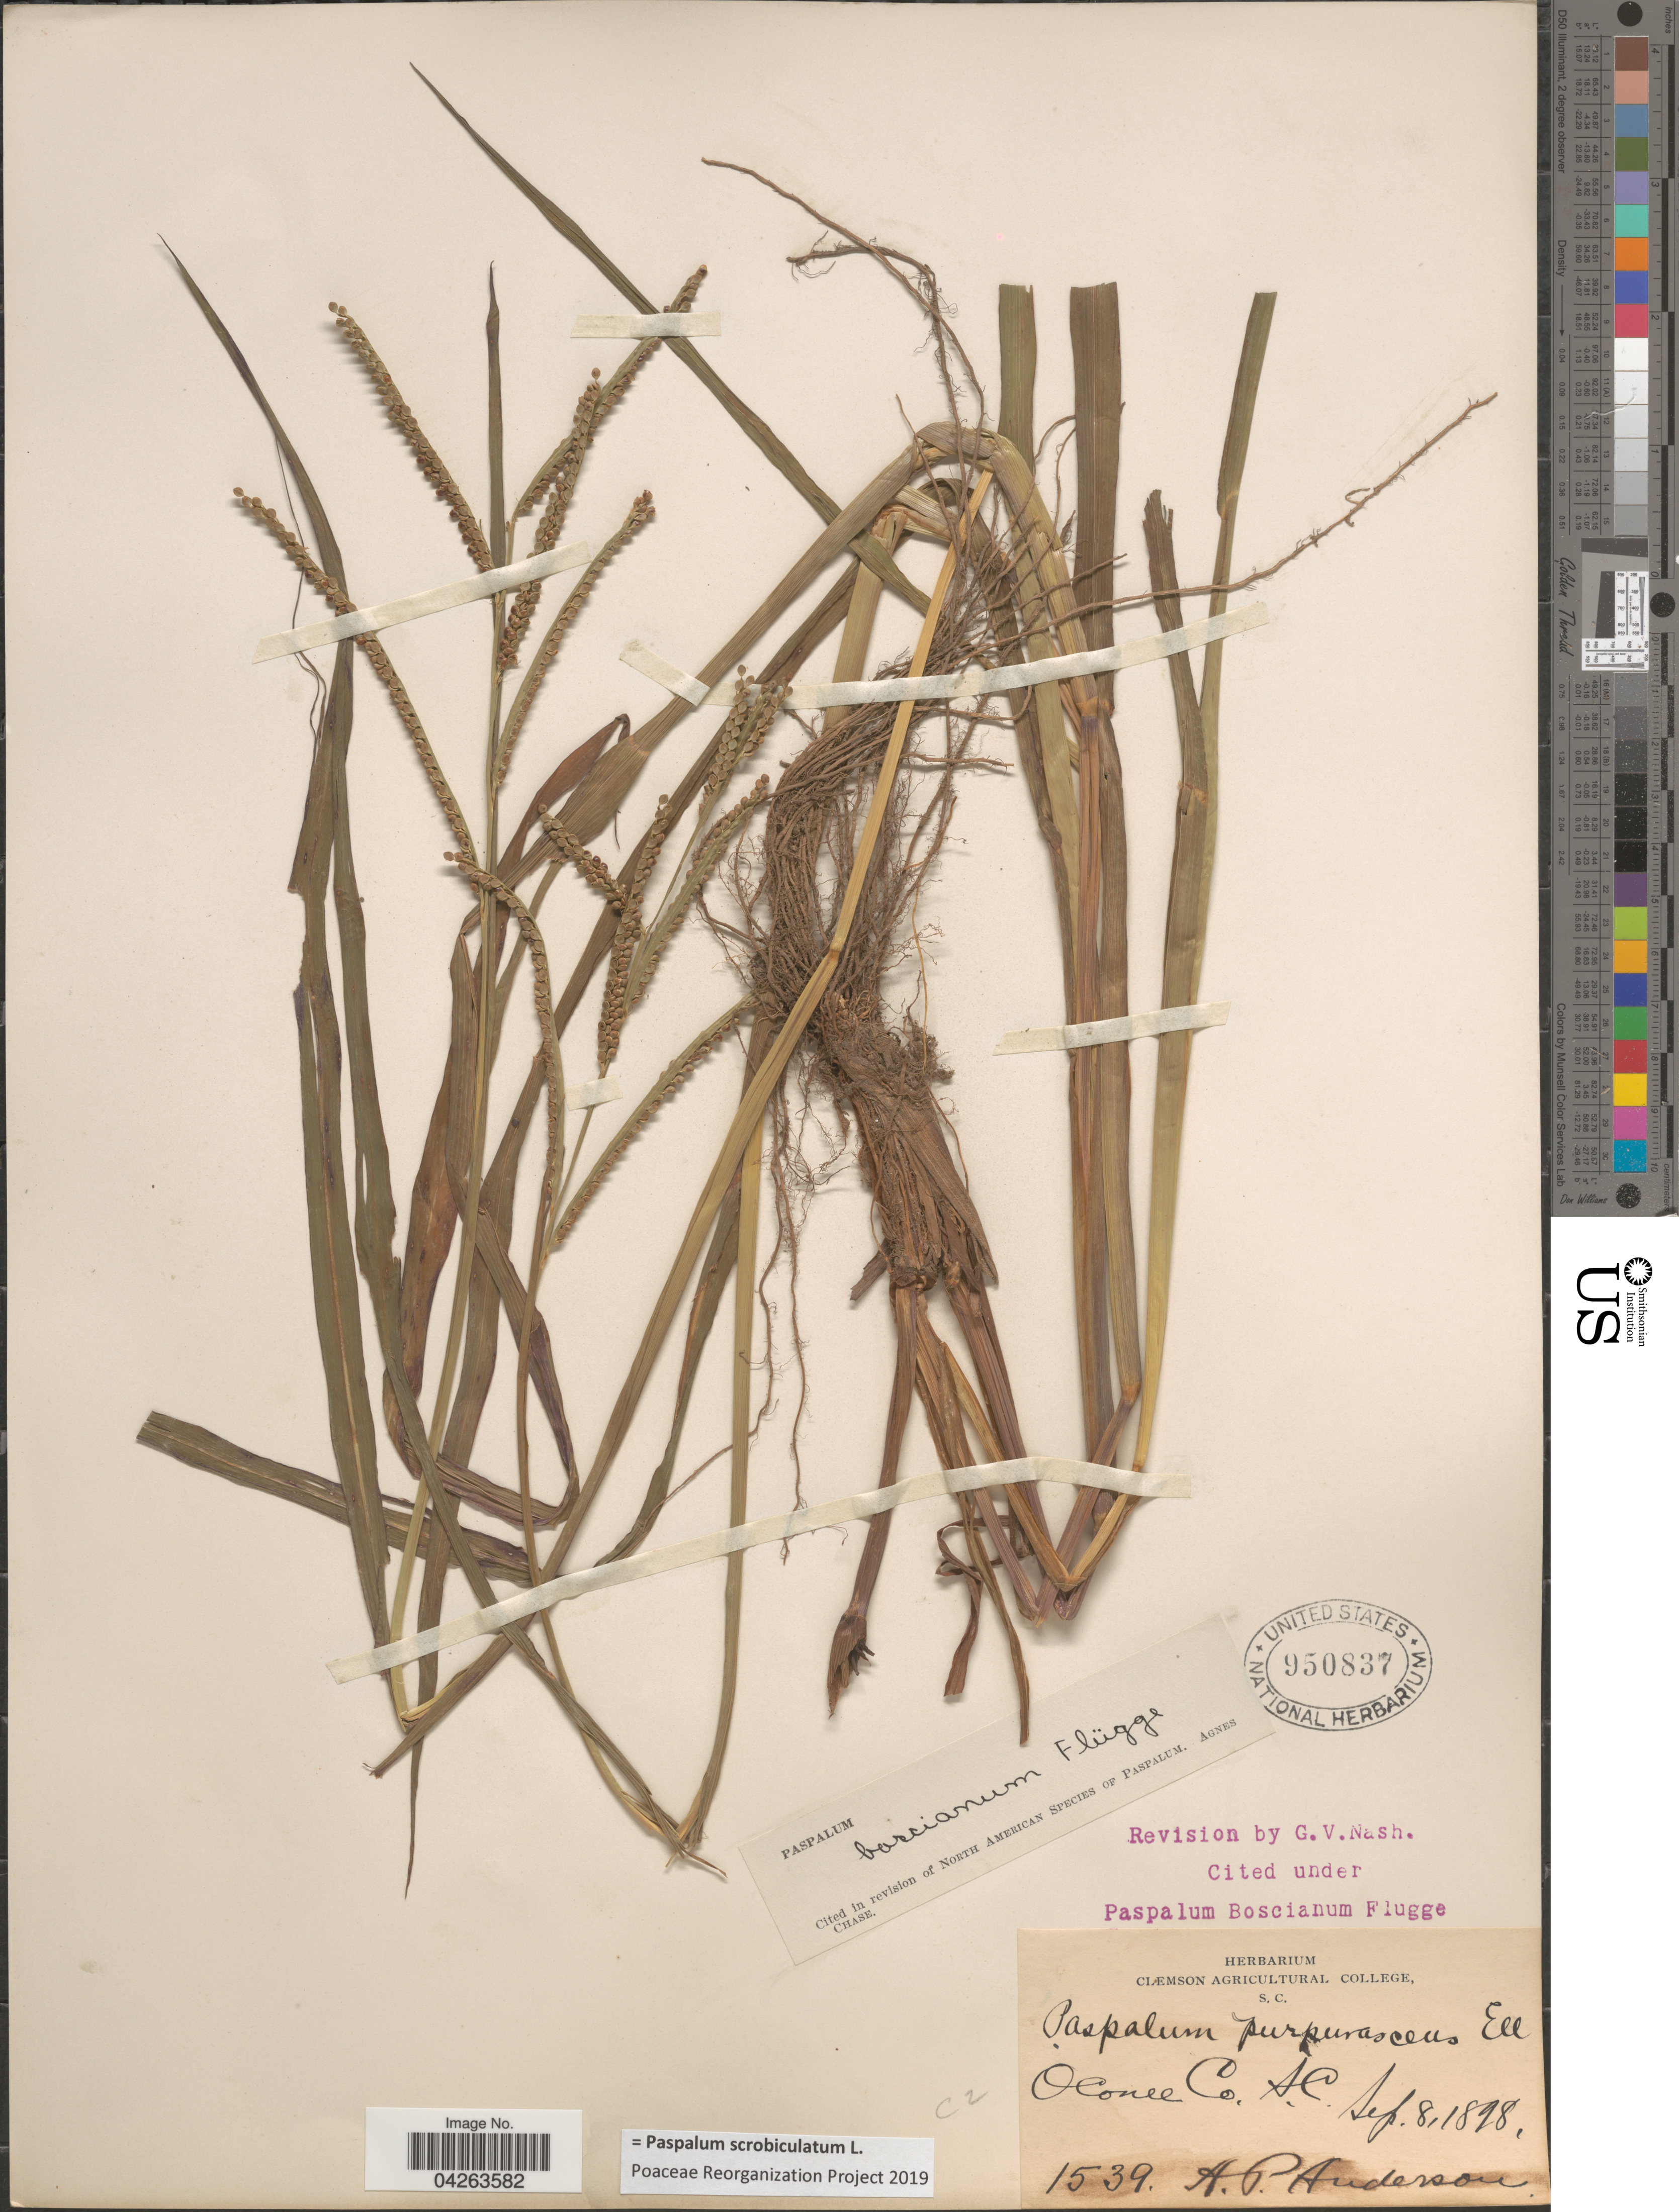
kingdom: Plantae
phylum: Tracheophyta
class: Liliopsida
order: Poales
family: Poaceae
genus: Paspalum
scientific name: Paspalum scrobiculatum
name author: L.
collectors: H. Anderson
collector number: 1539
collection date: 1898-09-08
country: United States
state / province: South Carolina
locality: Oconee Co.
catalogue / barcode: US 950837